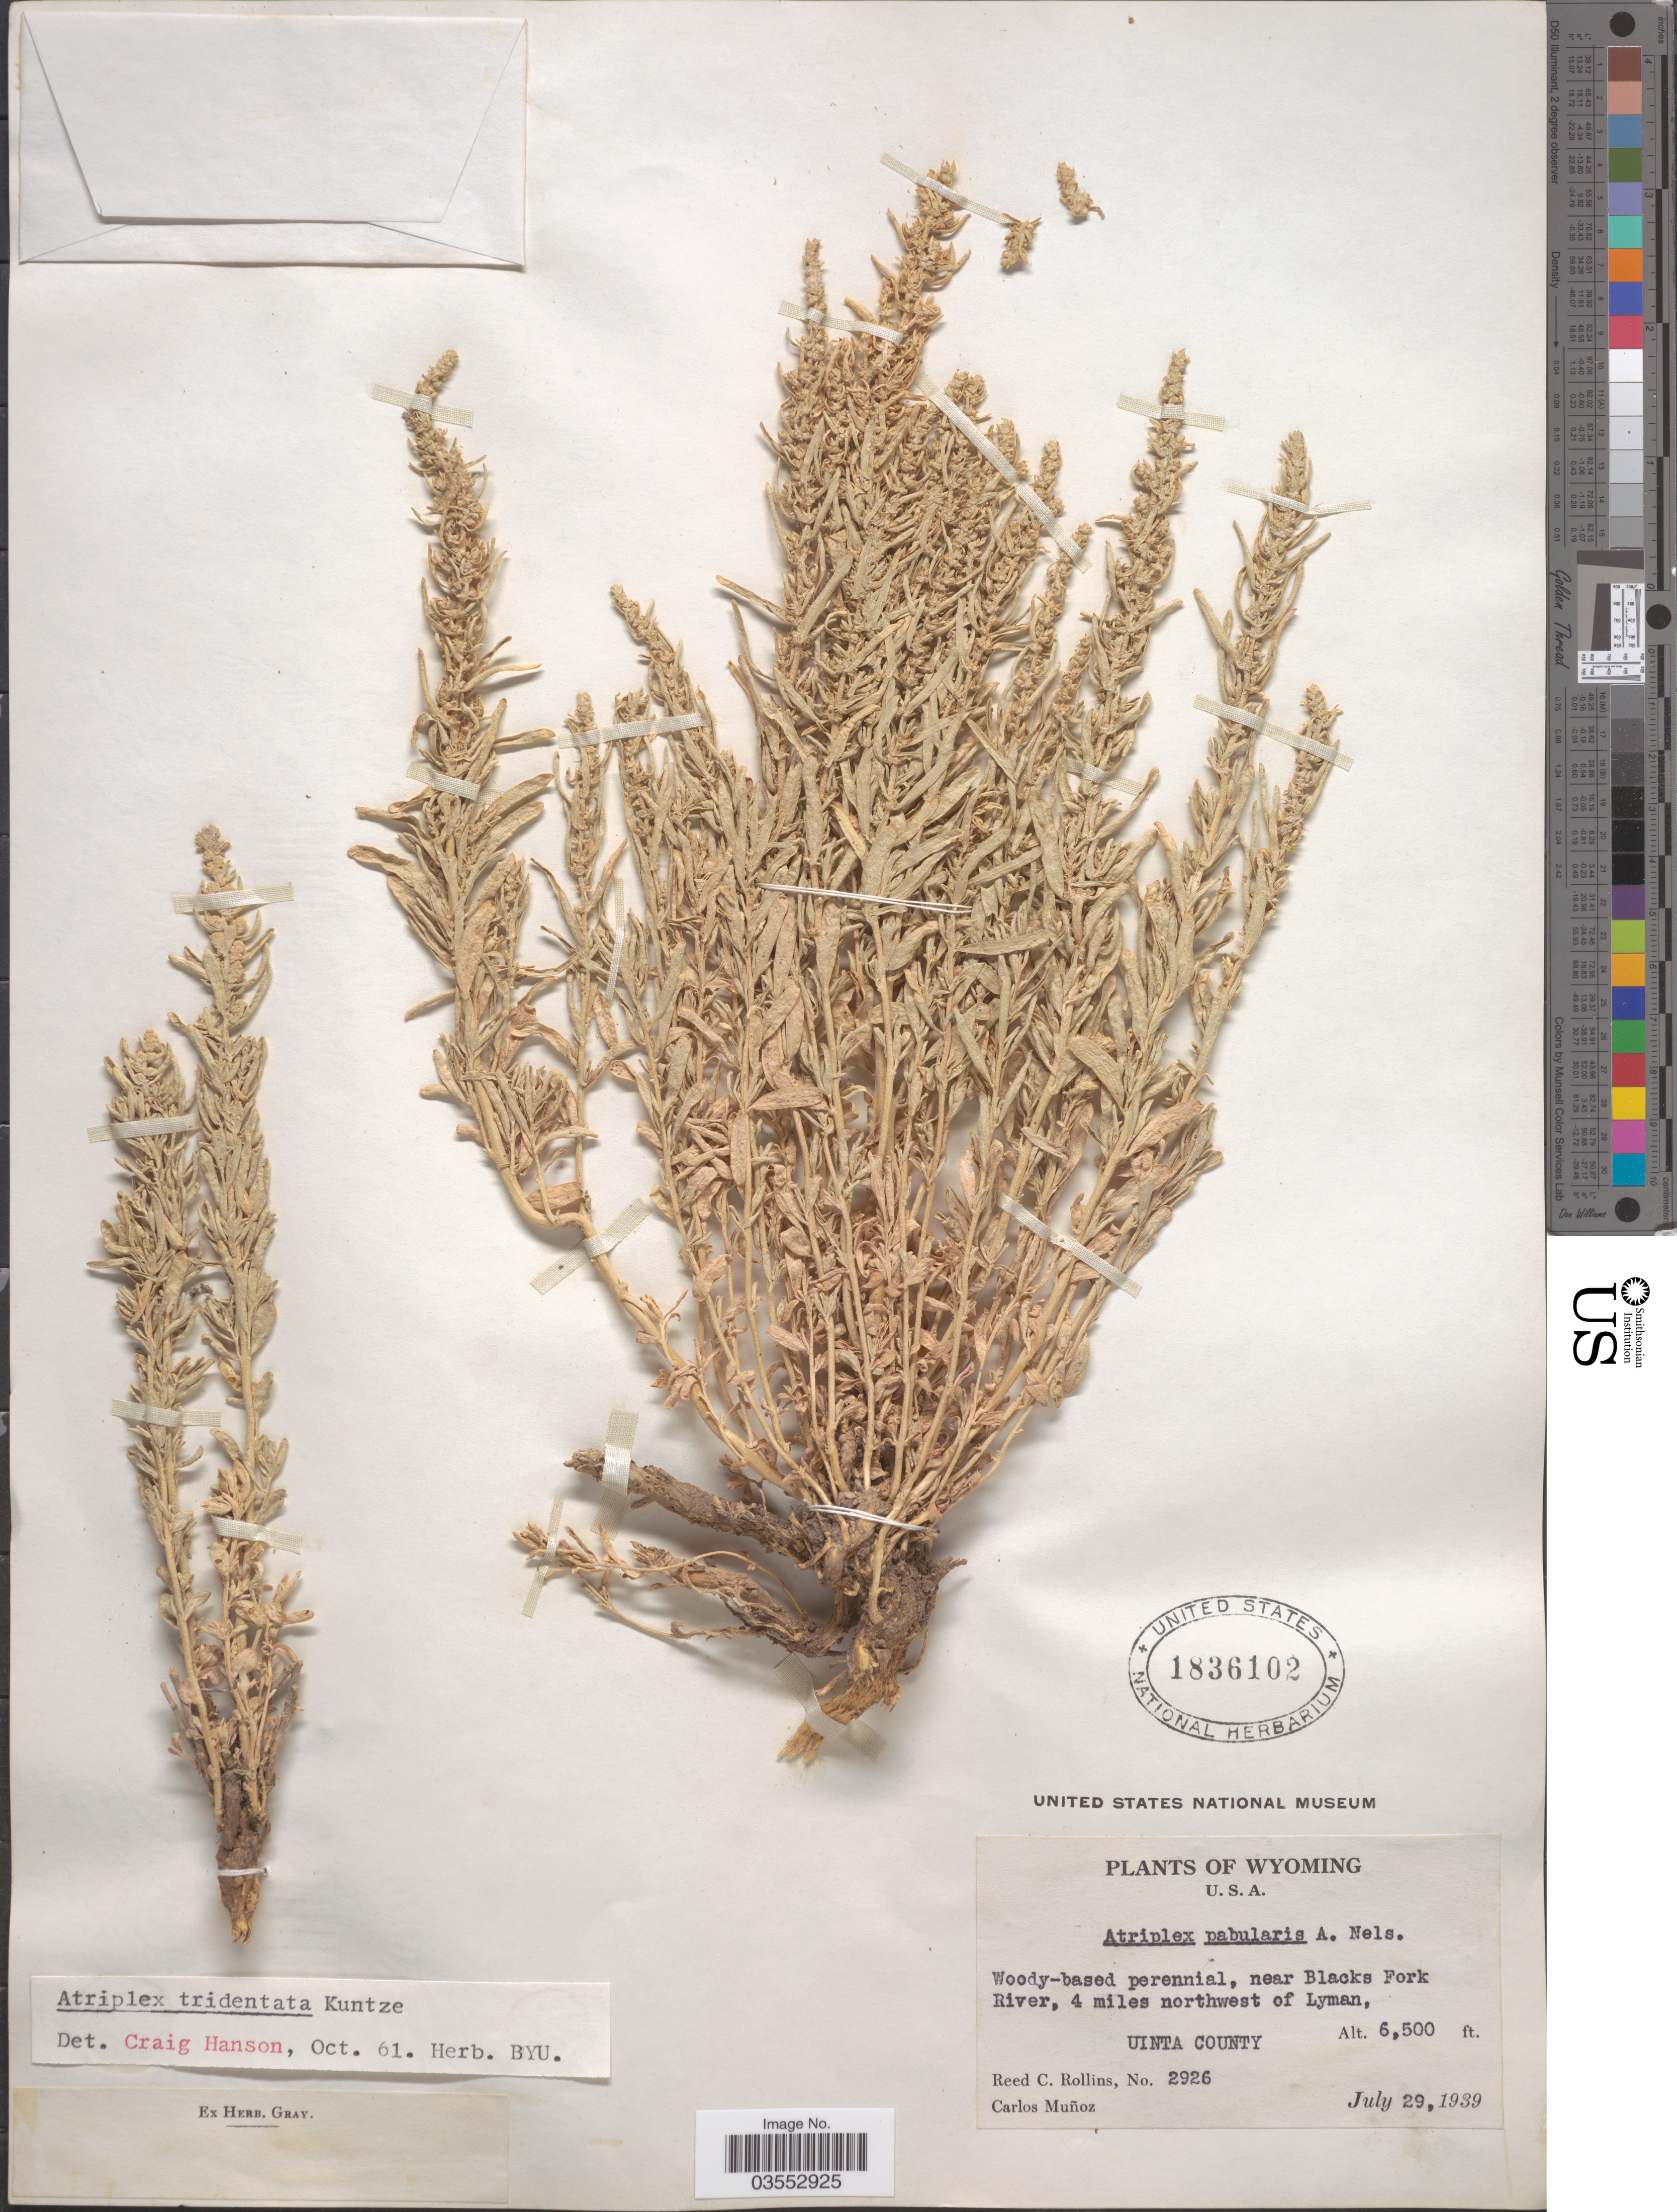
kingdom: Plantae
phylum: Tracheophyta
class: Magnoliopsida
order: Caryophyllales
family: Amaranthaceae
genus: Atriplex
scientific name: Atriplex tridentata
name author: Kuntze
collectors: R. C. Rollins & C. Muñoz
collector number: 2926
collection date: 1939-07-29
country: United States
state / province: Wyoming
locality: U.S.A. Near Blacks Fork River, 4 miles northwest of Lyman, Uinta County.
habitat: near Blacks Fork River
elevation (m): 1981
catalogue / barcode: US 1836102